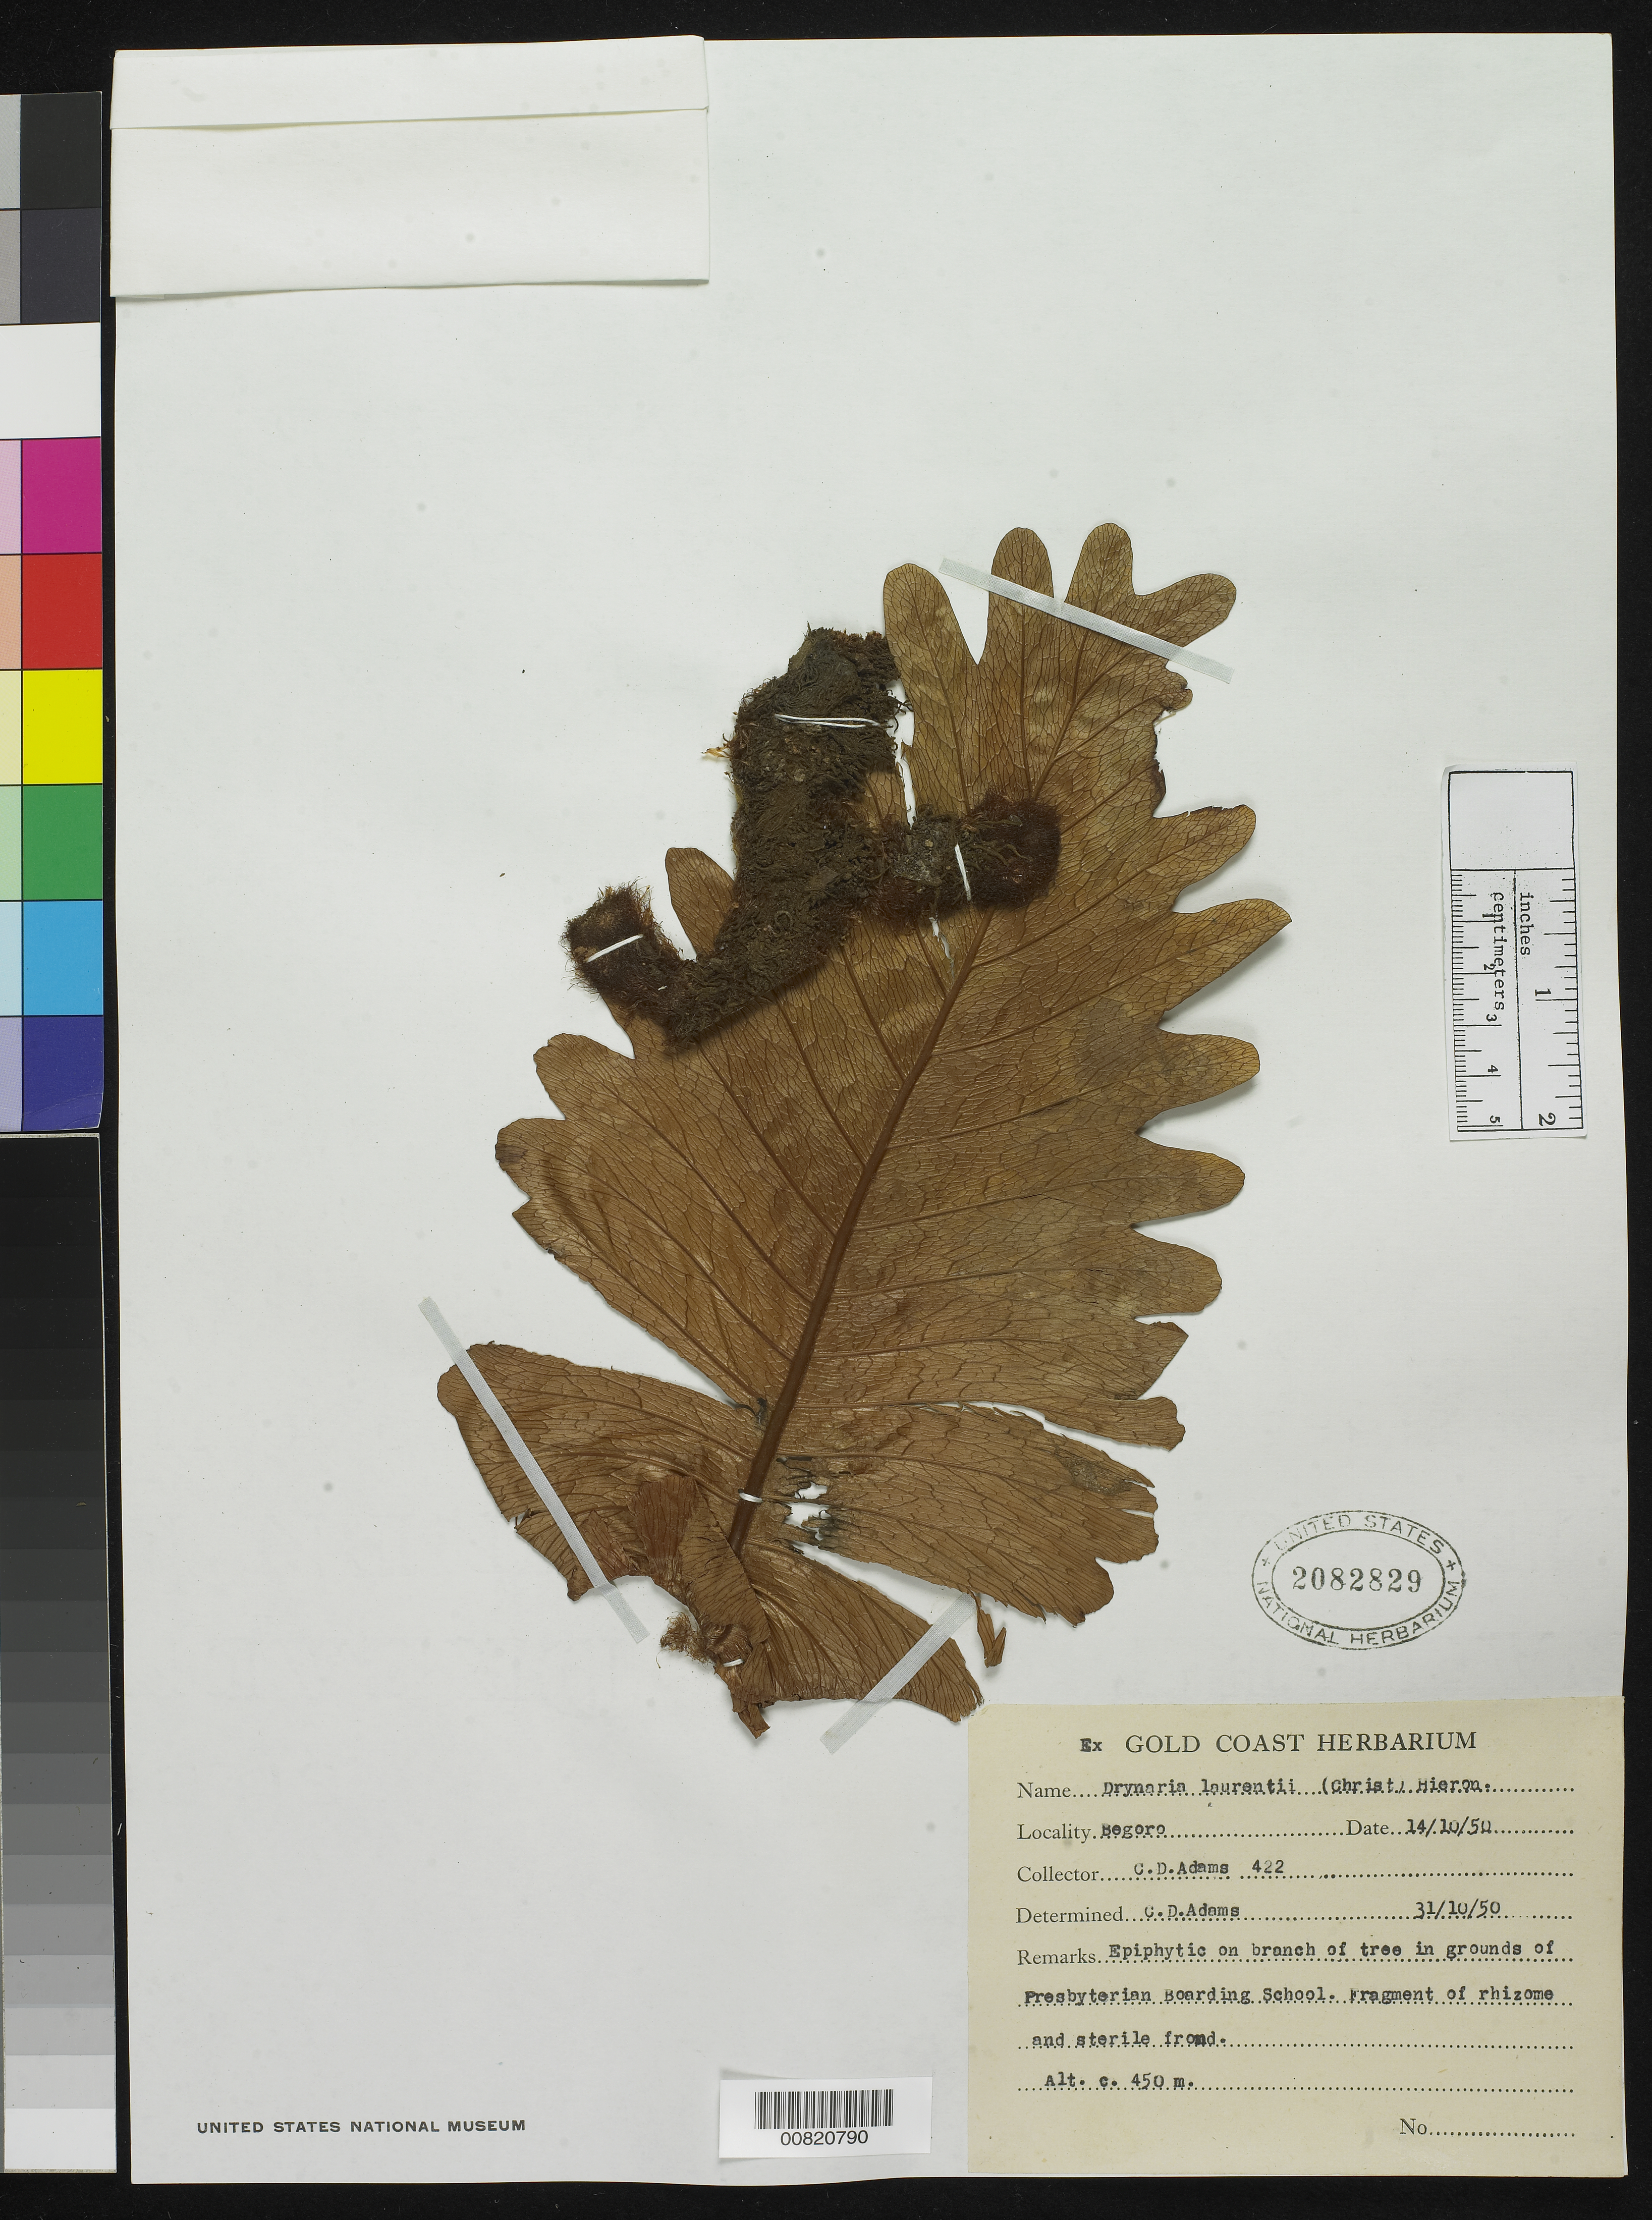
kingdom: Plantae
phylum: Tracheophyta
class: Polypodiopsida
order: Polypodiales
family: Polypodiaceae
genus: Drynaria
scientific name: Drynaria laurentii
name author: (Christ) Hieron.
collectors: C. D. Adams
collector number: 422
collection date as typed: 14 Oct 1950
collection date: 1950-10-14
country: Liberia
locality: Begoro; Presbytarian Boarding School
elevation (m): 450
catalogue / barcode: US 2082829